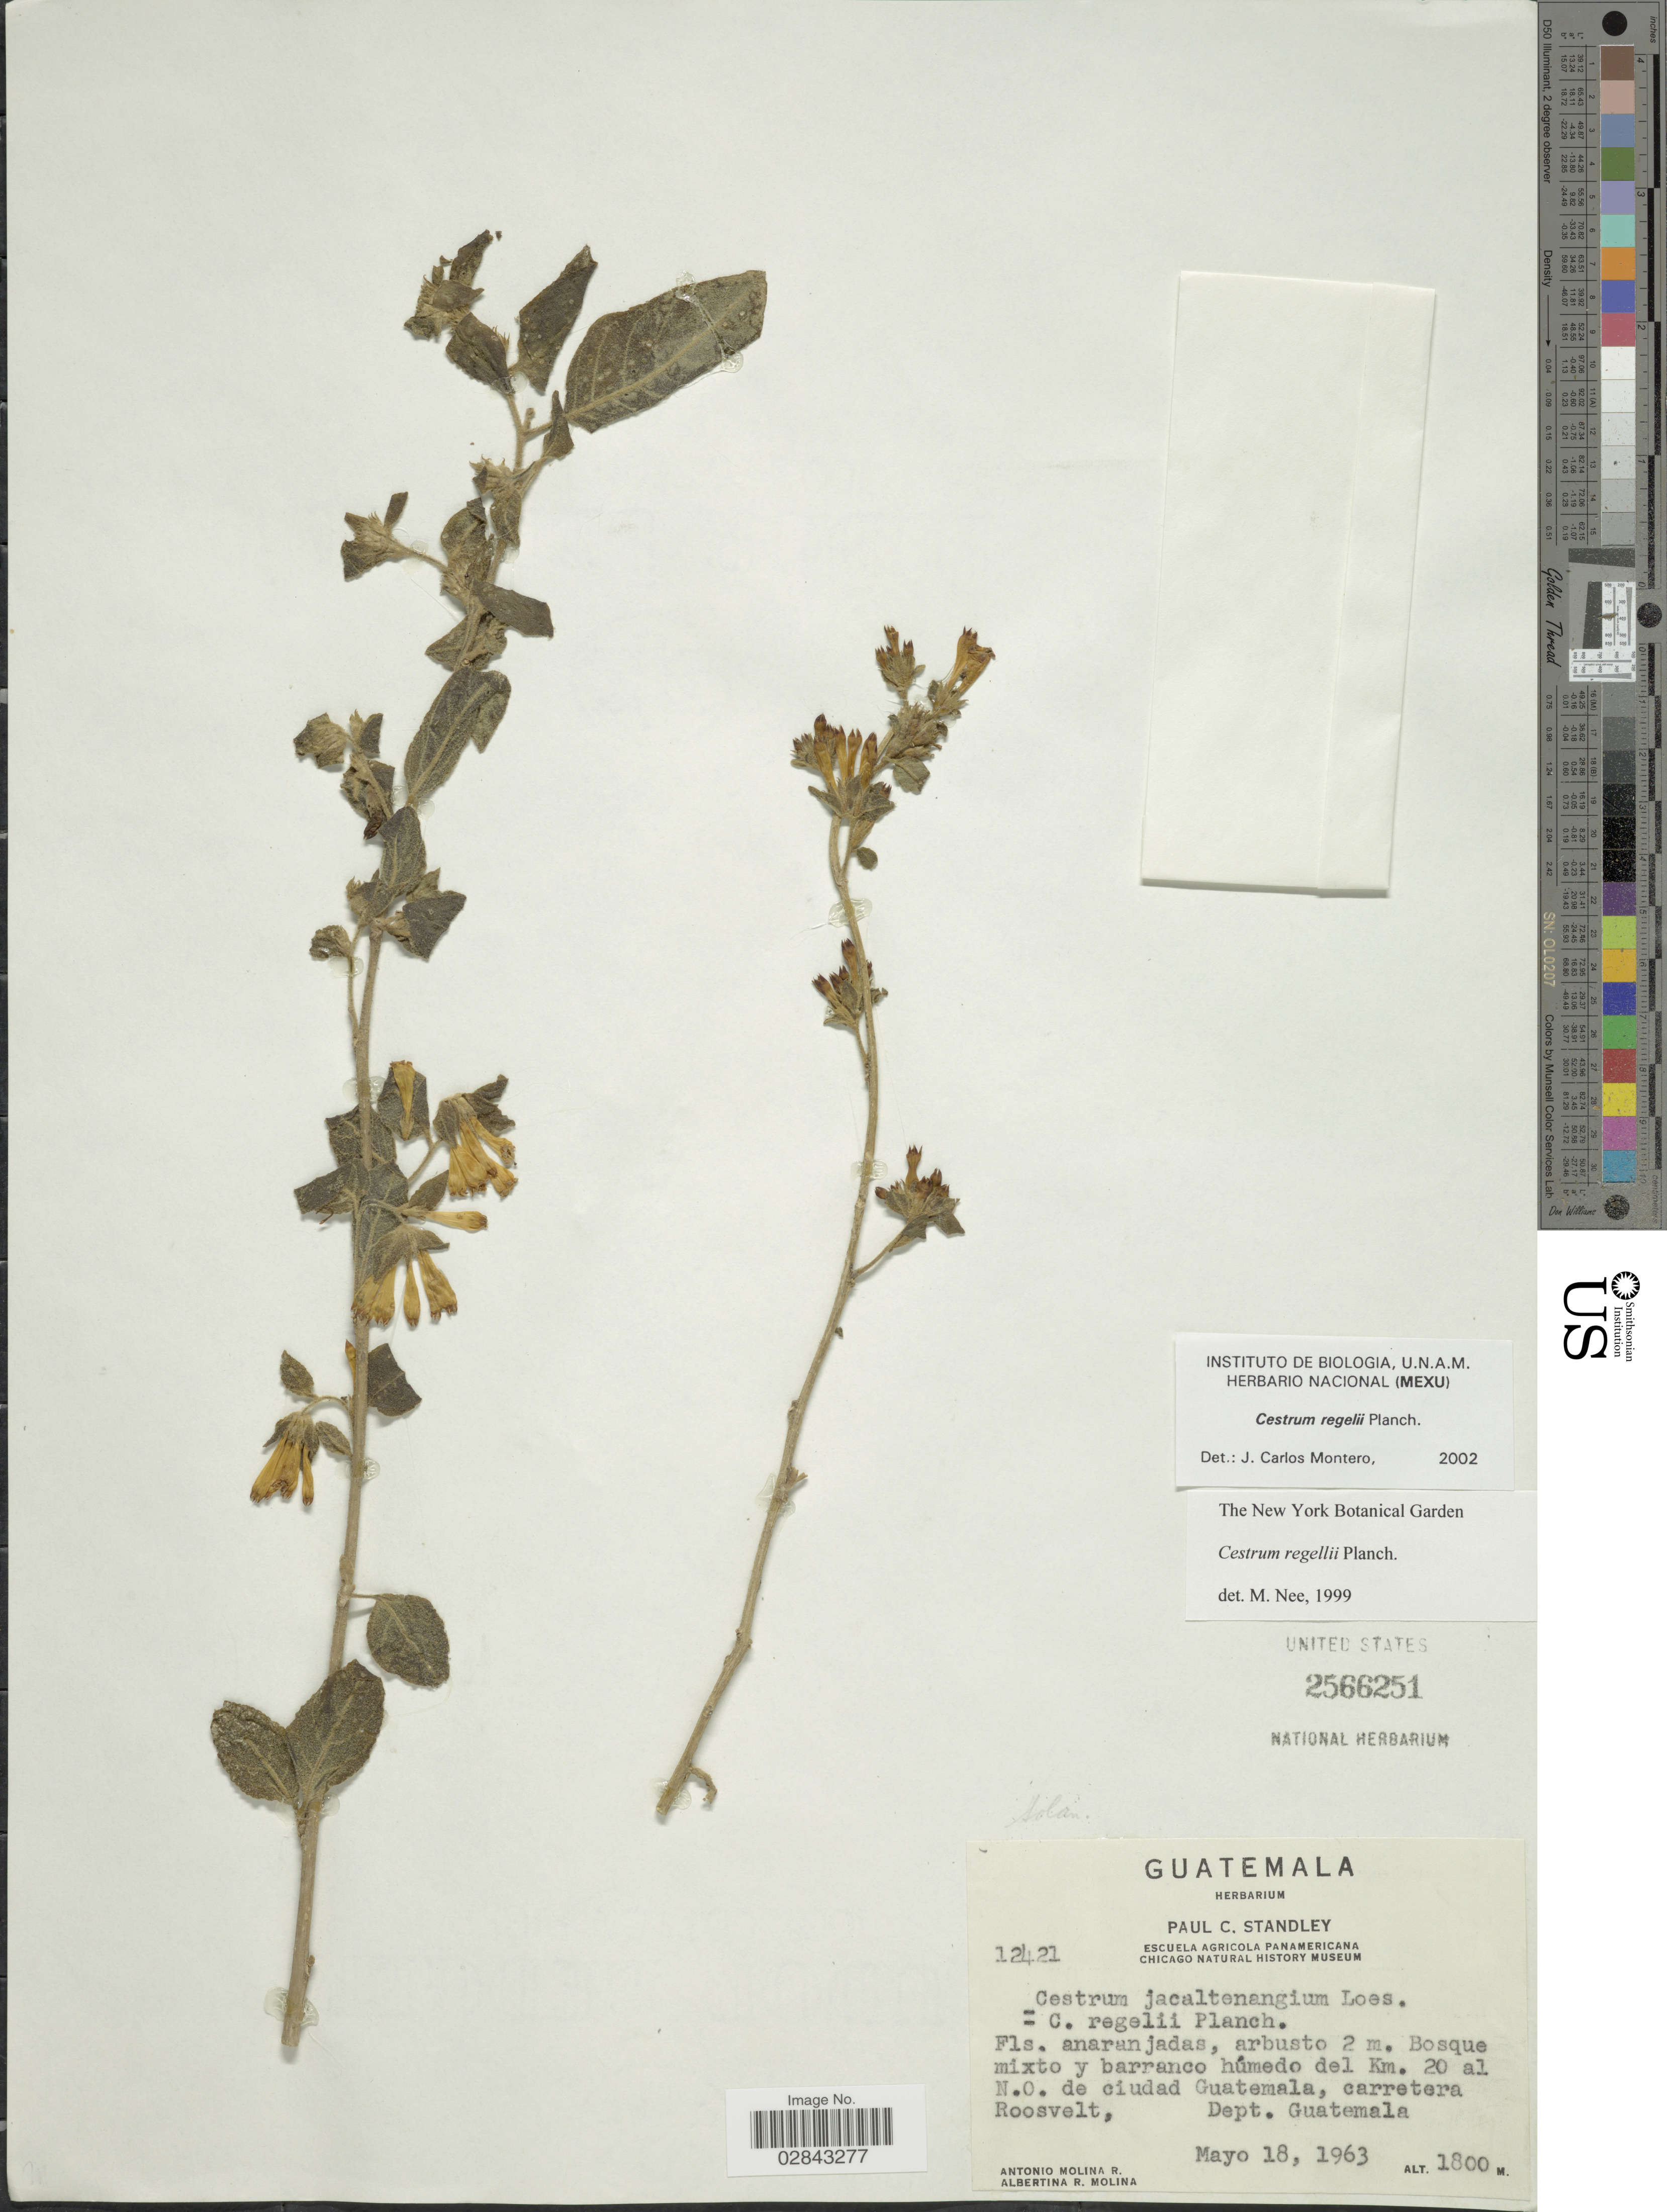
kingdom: Plantae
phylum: Tracheophyta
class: Magnoliopsida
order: Solanales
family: Solanaceae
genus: Cestrum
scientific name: Cestrum aurantiacum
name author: Lindley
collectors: A. Molina R. & A. R. Molina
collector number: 12421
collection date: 1963-05-18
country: Guatemala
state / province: Guatemala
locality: Bosque mixto y barranco húmedo del Km. 20 al N. O. de ciudad Guatemala, carretera Roosvelt. Dept. Guatemala.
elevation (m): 1800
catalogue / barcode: US 2566251